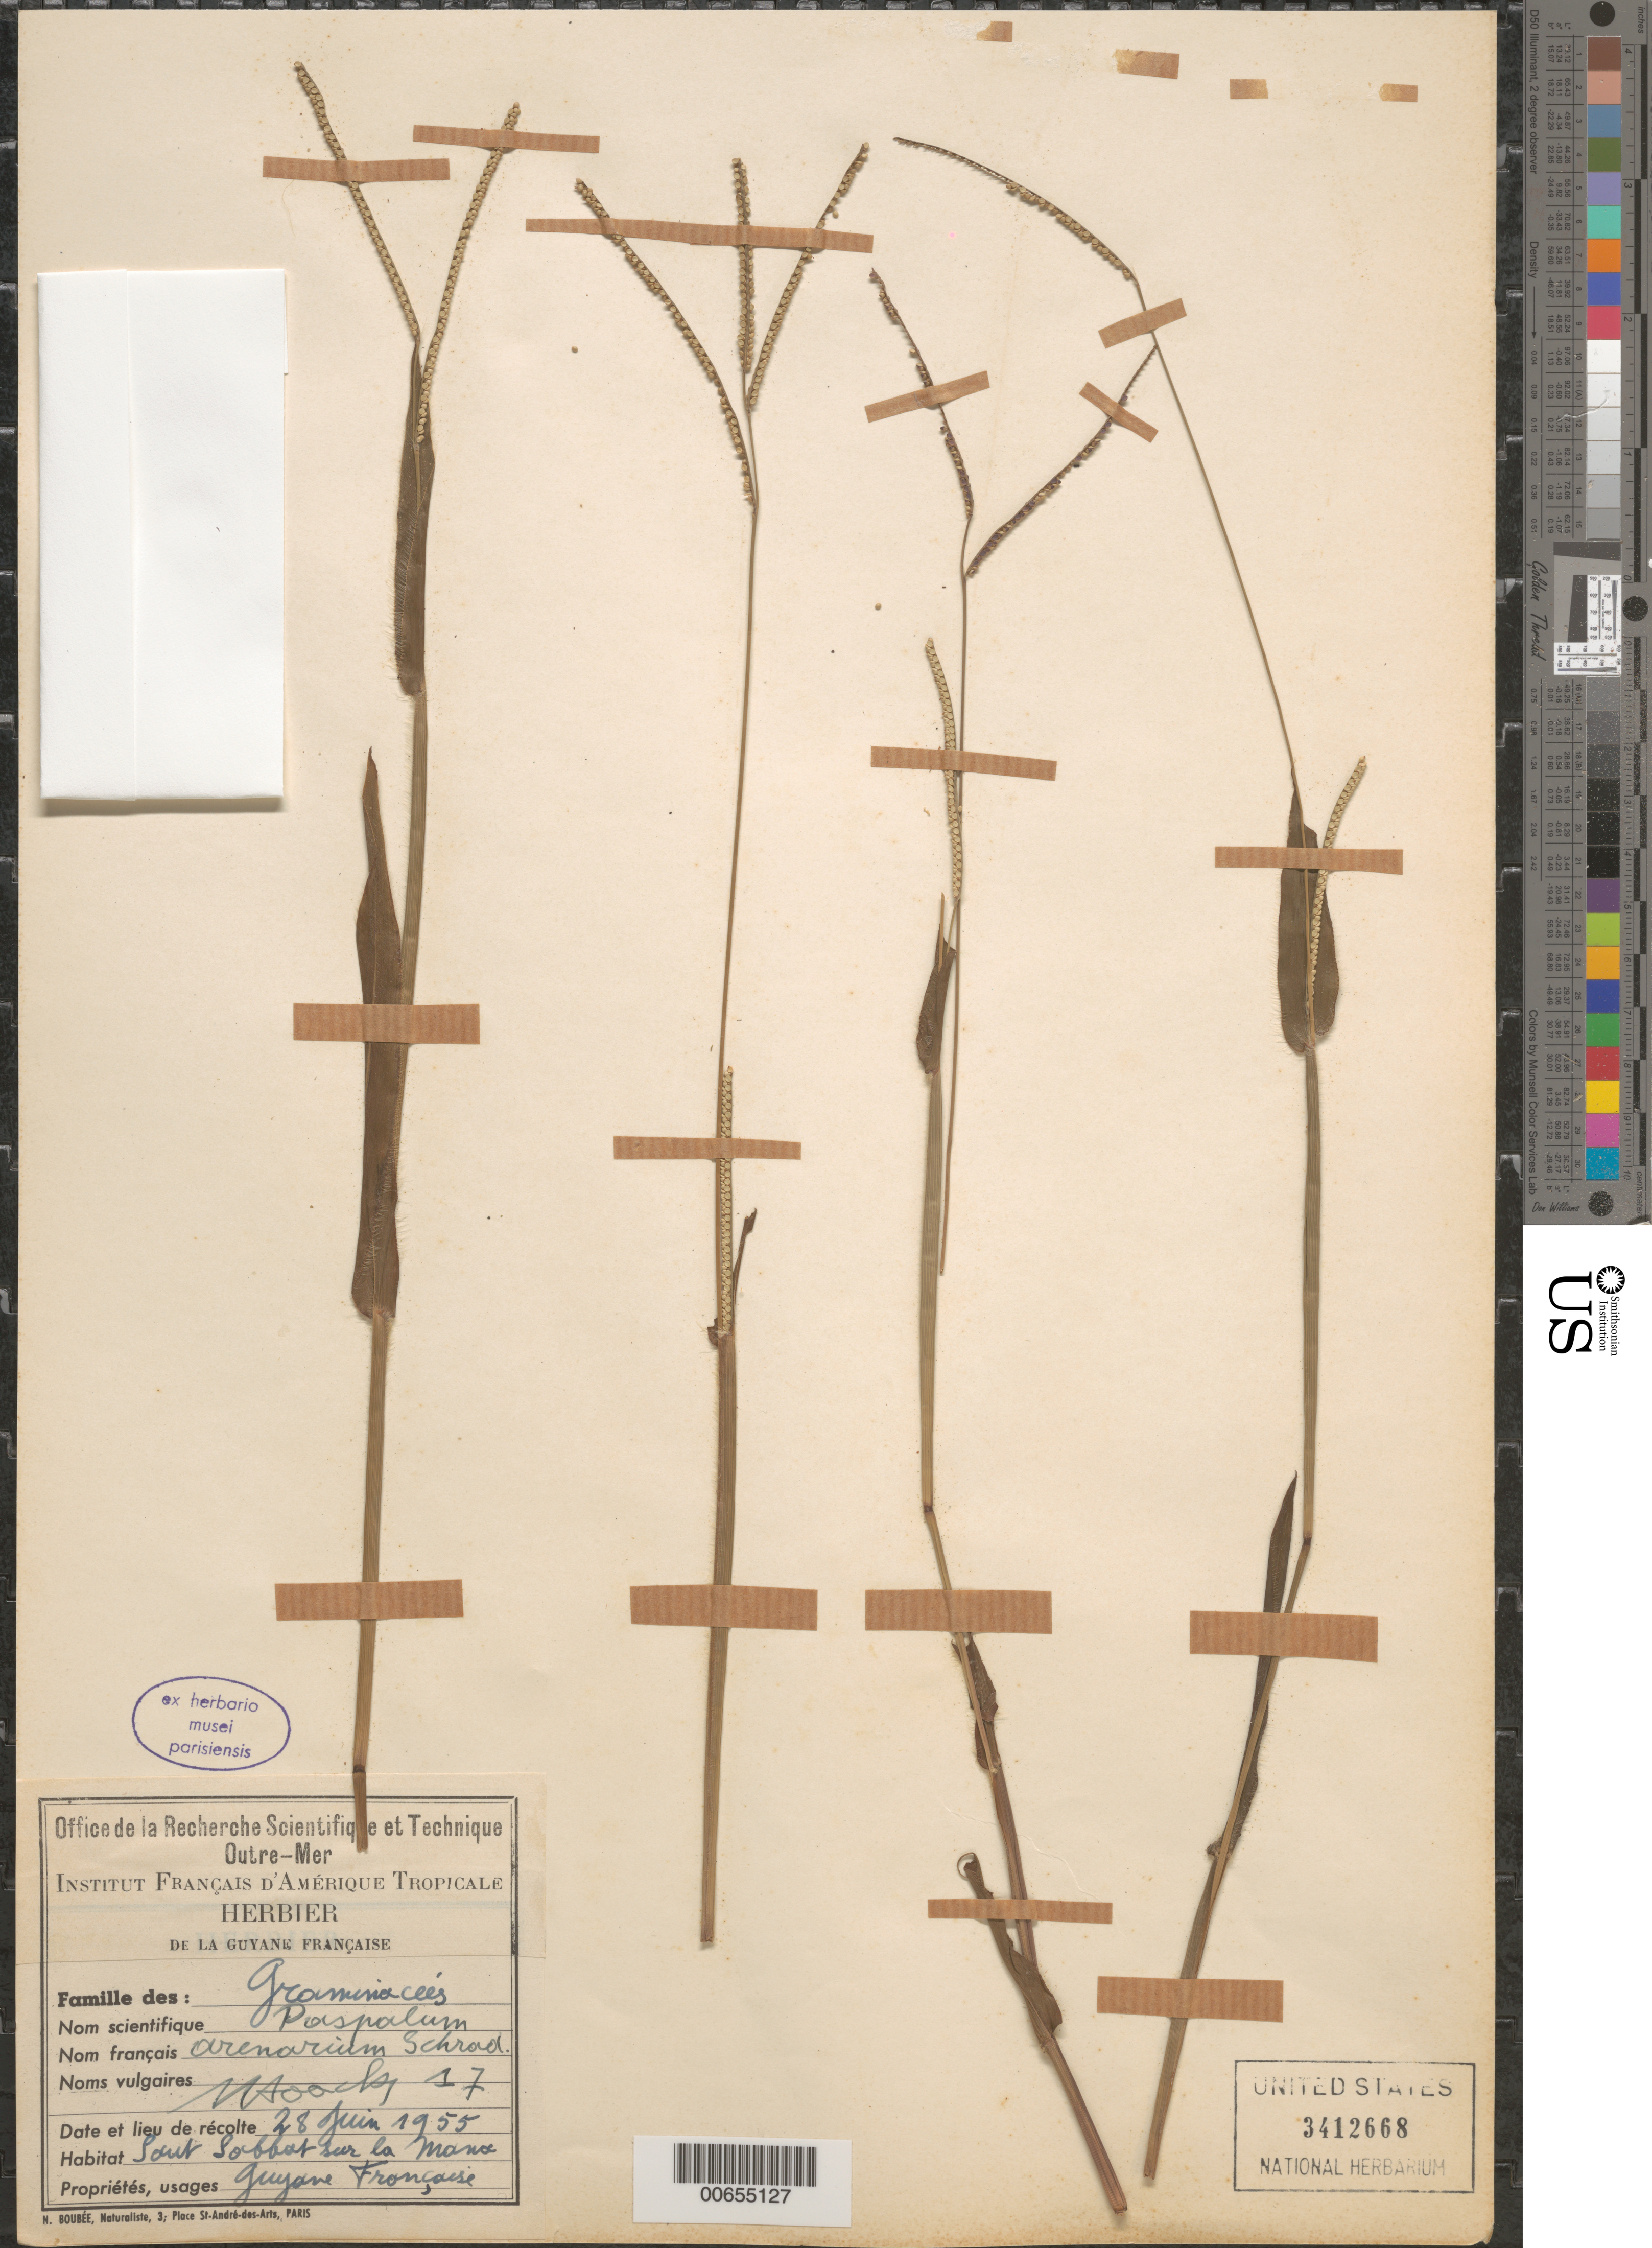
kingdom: Plantae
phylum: Tracheophyta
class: Liliopsida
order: Poales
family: Poaceae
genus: Paspalum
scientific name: Paspalum arenarium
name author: Schrad.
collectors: J. Hoock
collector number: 17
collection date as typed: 28-Jun-55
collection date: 1955-06-28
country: French Guiana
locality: Saut Sabbat, sur la Mana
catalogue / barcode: US 3412668